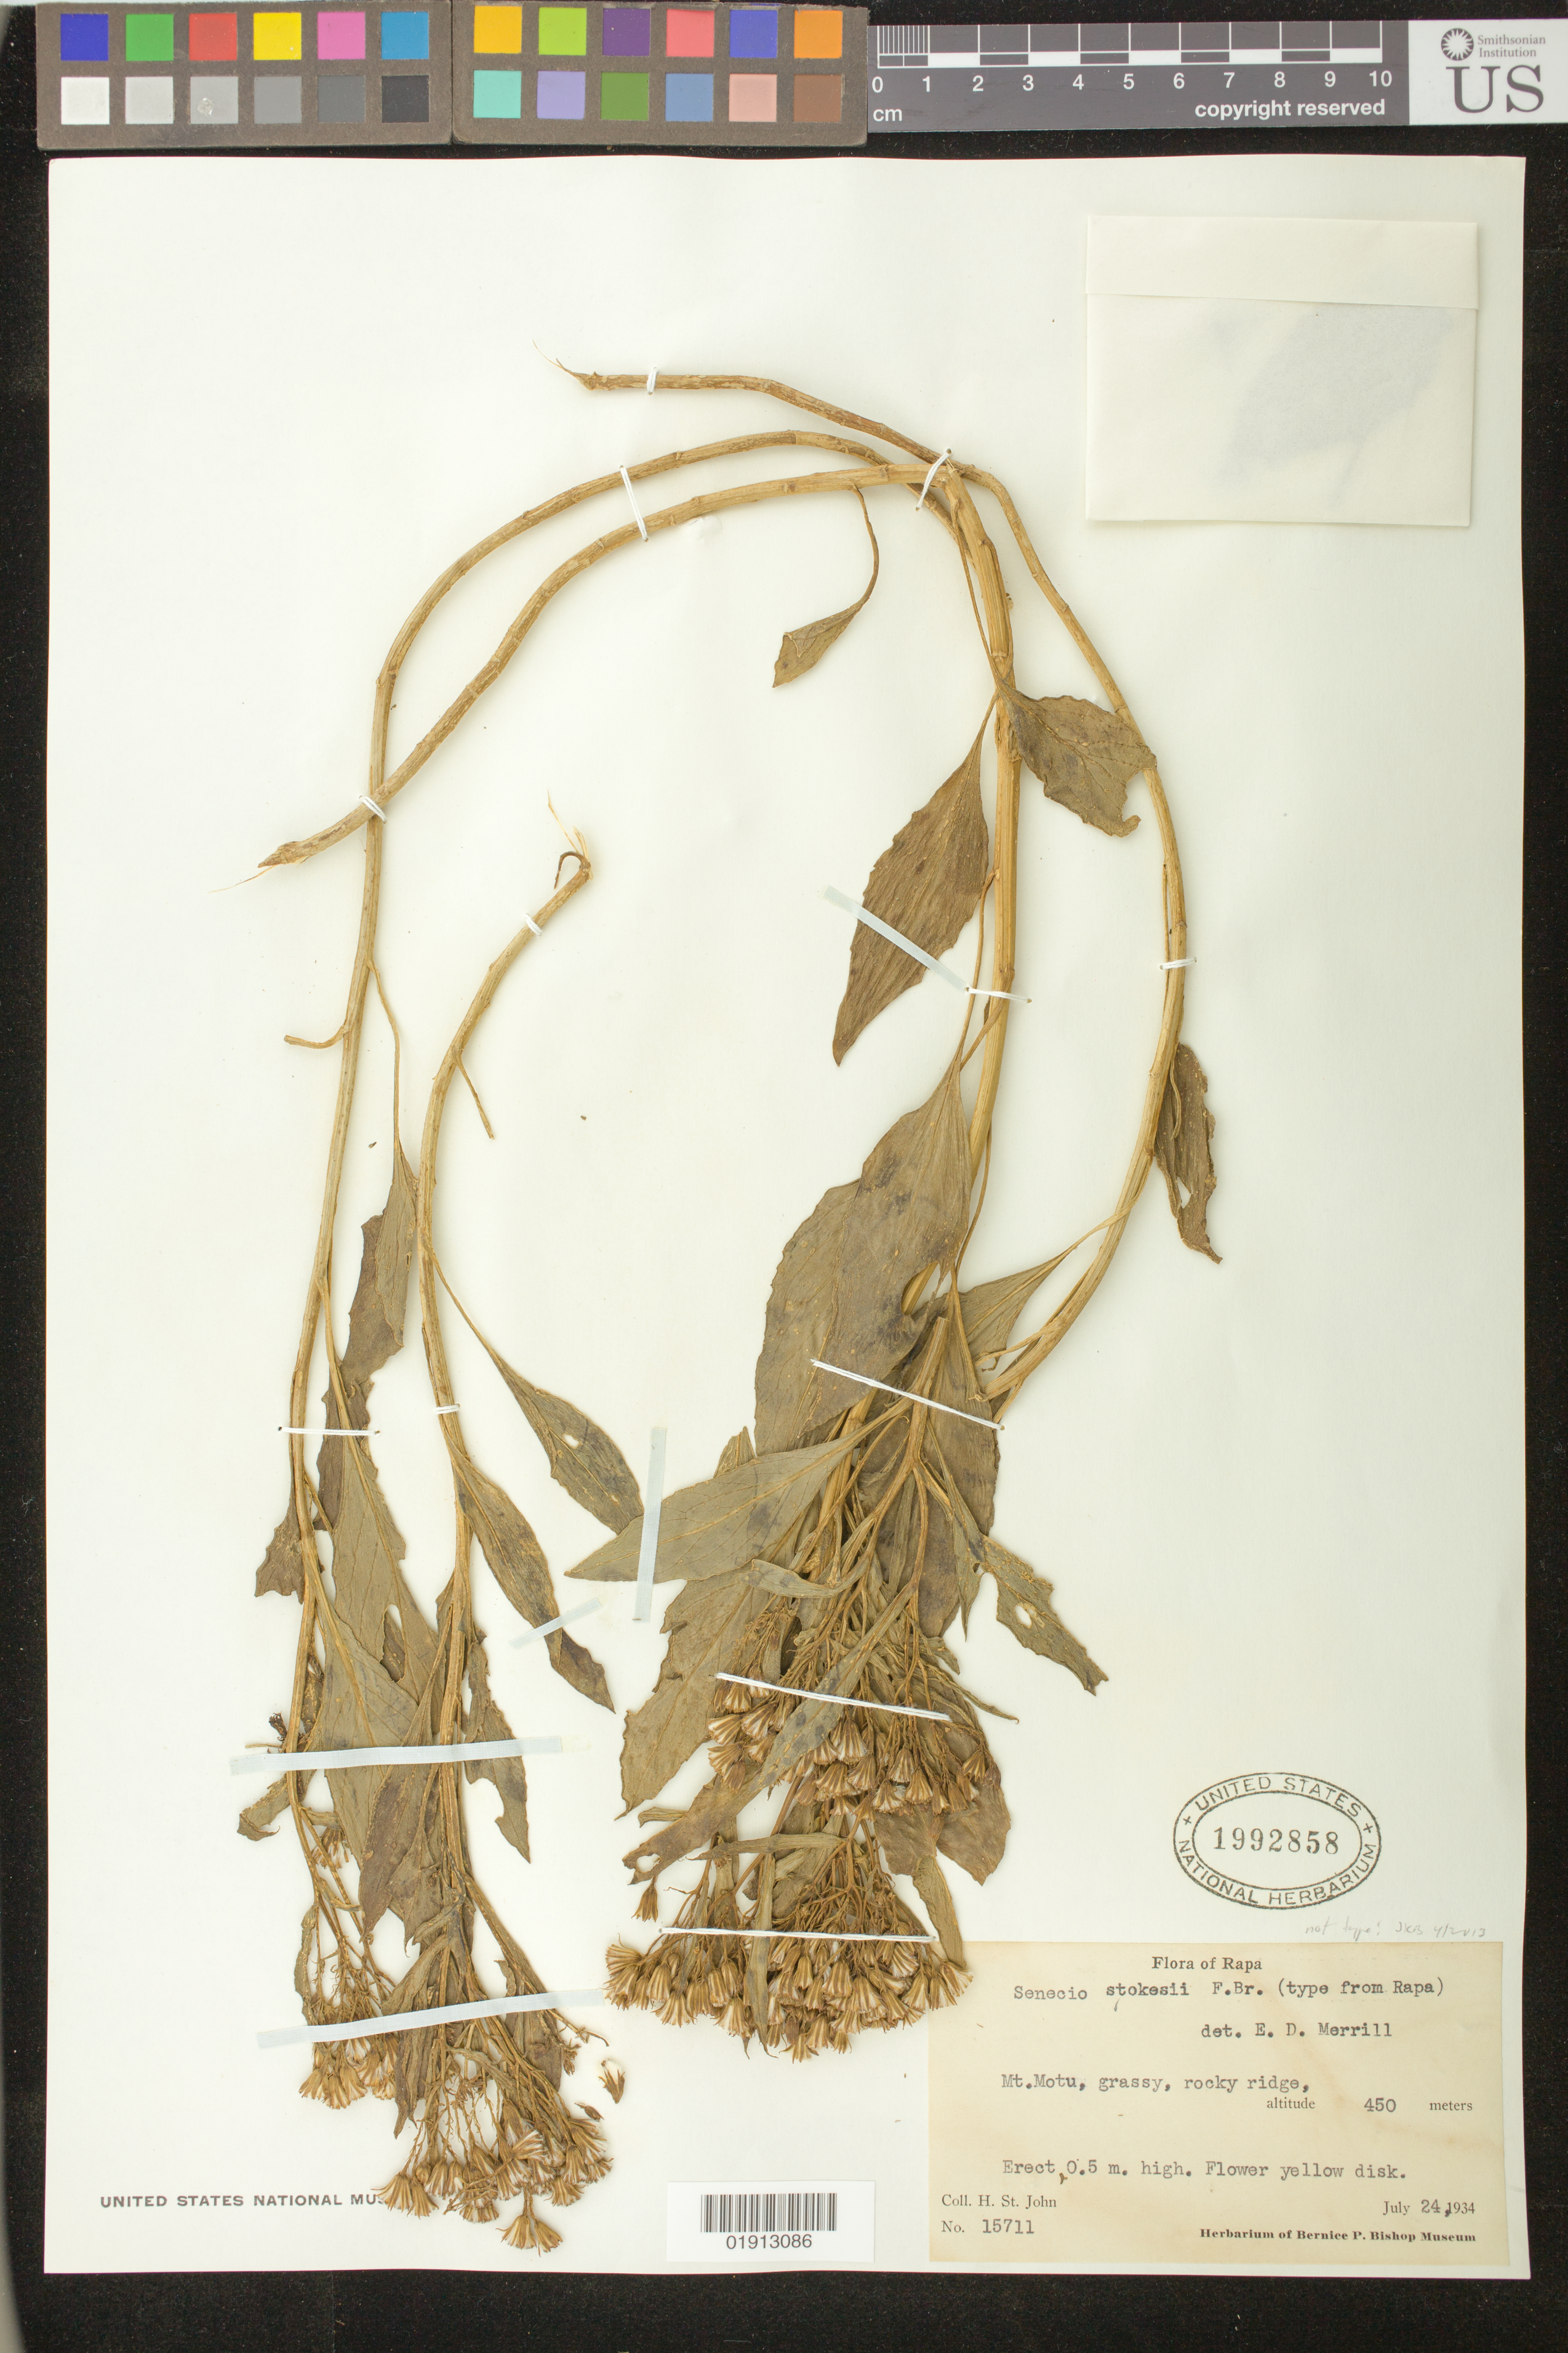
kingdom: Plantae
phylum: Tracheophyta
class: Magnoliopsida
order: Asterales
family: Asteraceae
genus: Senecio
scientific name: Senecio stokesii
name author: F. Br.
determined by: Merrill, Elmer D.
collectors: H. St. John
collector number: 15711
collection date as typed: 24 Jul 1934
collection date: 1934-07-24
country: French Polynesia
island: Rapa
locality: Mt. Motu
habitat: grassy, rocky ridge.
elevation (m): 450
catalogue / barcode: US 1992858